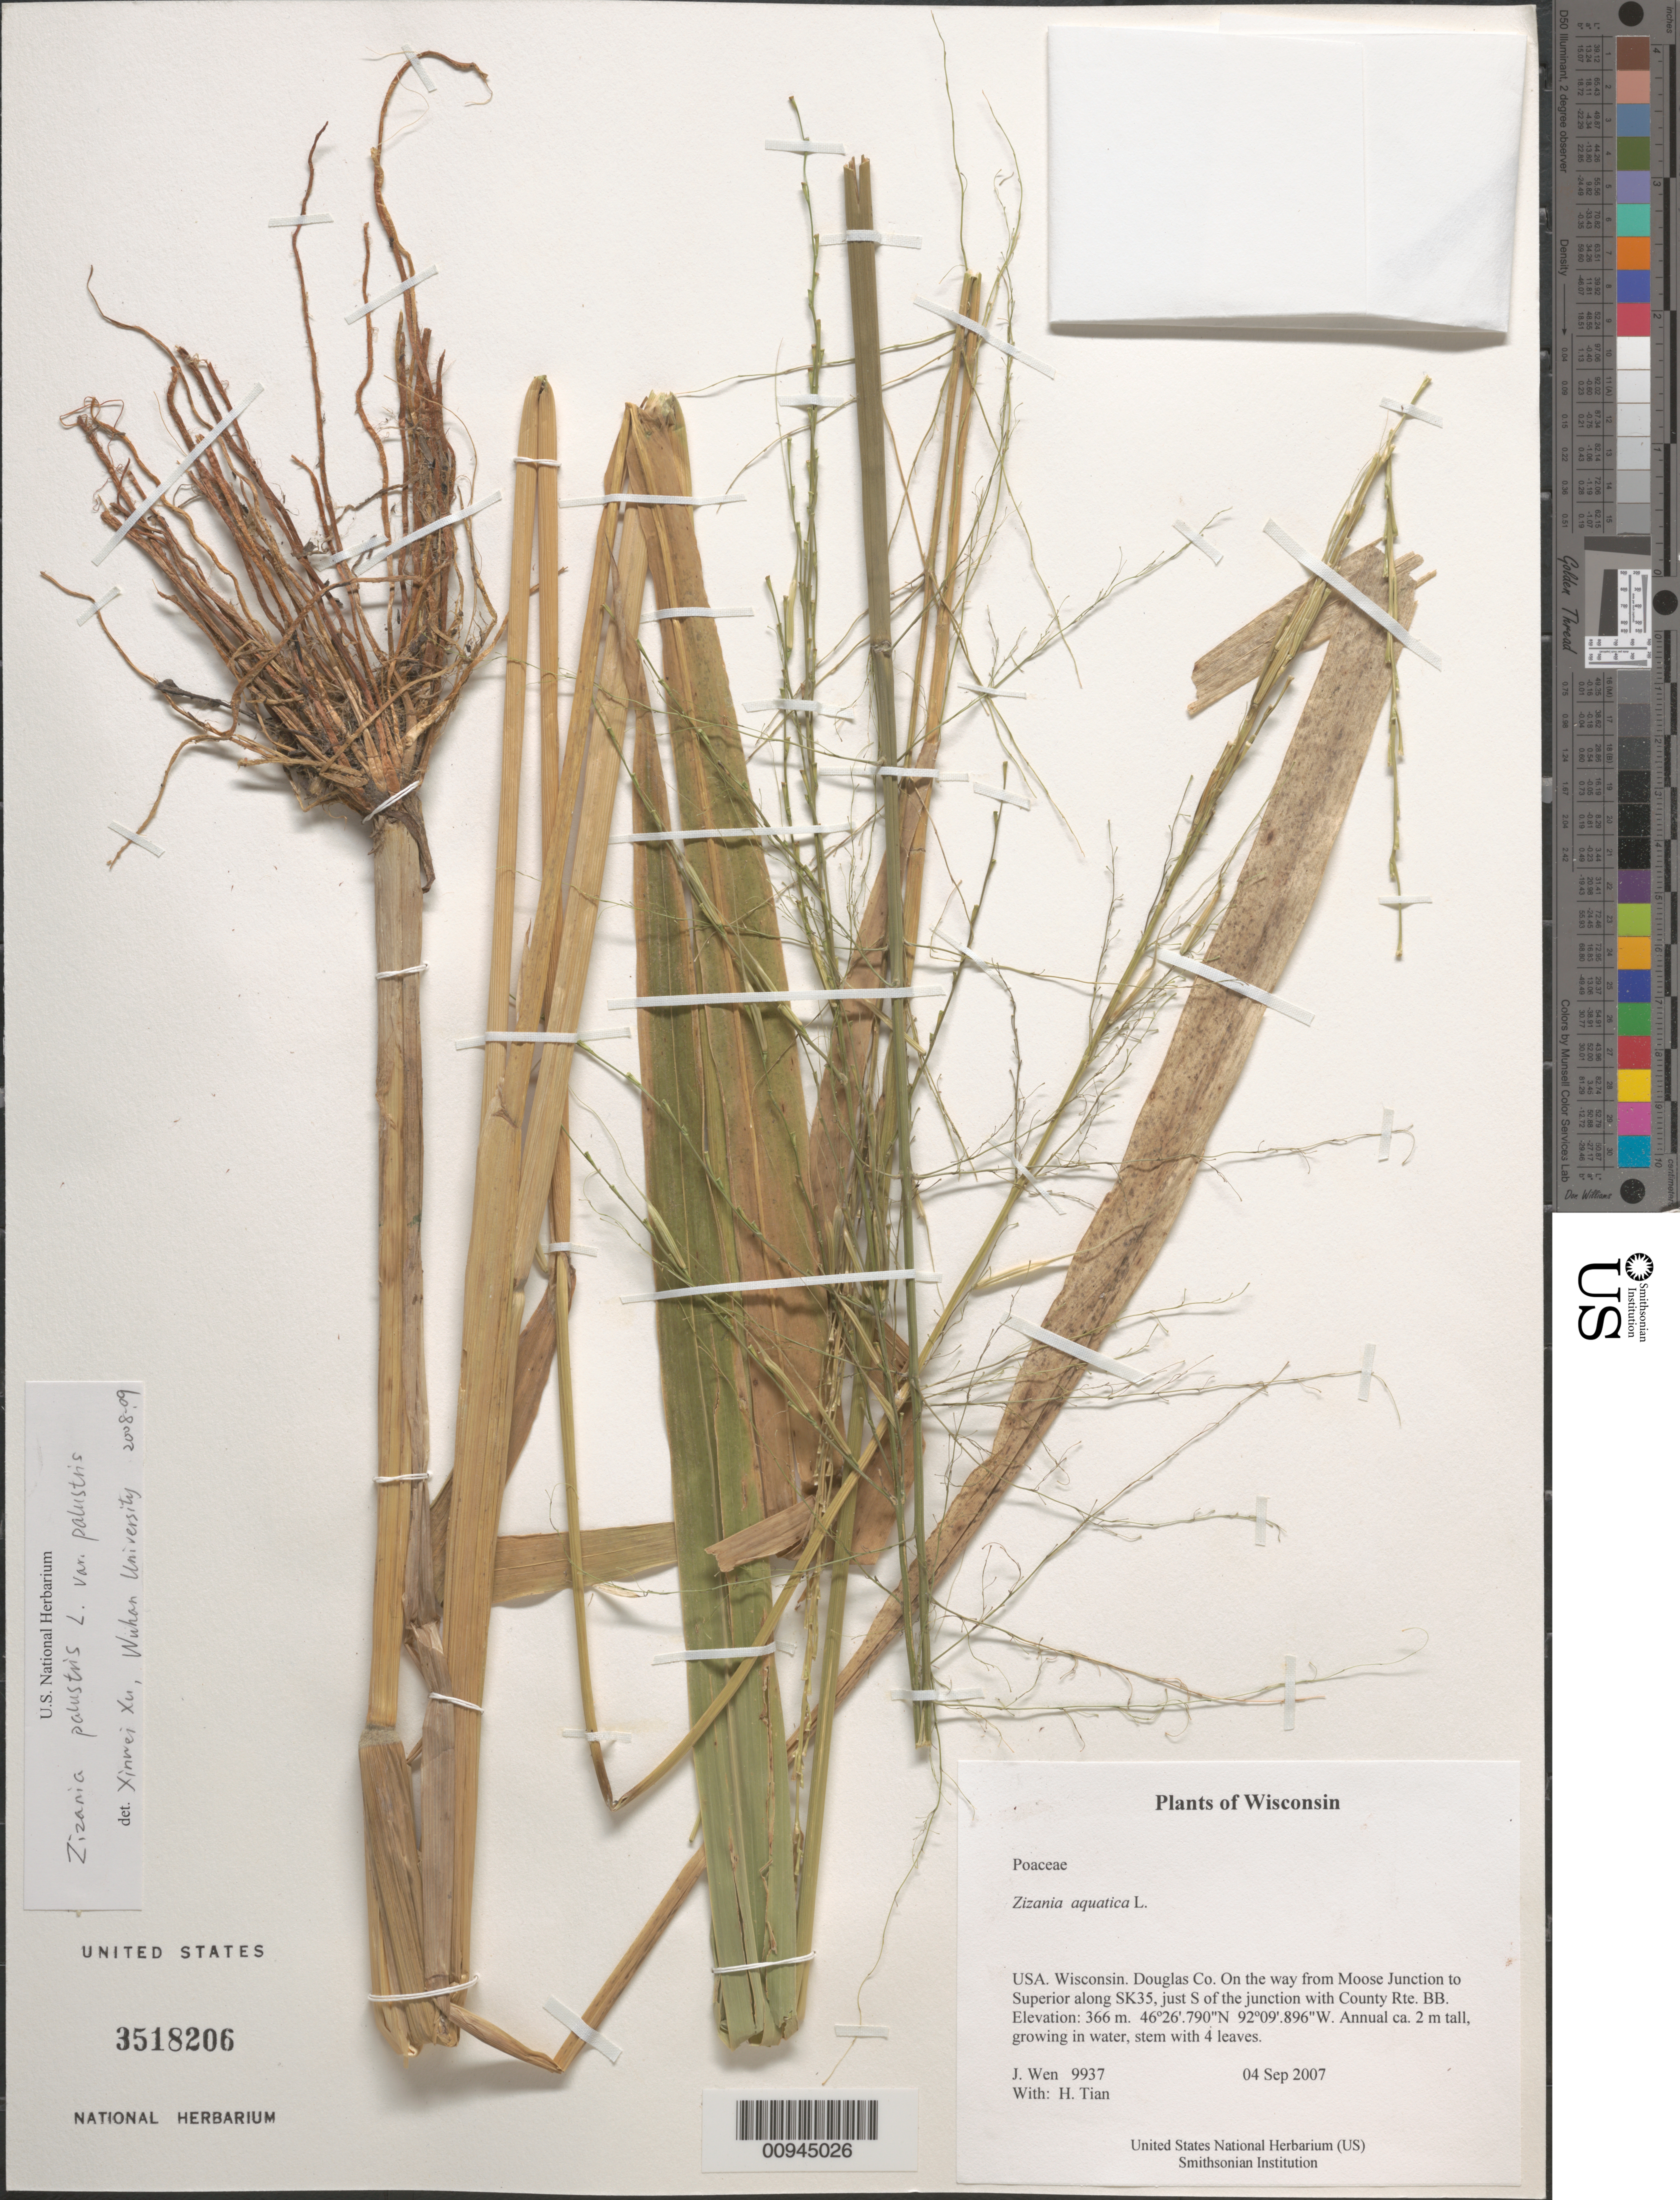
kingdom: Plantae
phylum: Tracheophyta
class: Liliopsida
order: Poales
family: Poaceae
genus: Zizania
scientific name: Zizania palustris var. palustris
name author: L.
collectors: J. Wen & H. Tian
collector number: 9937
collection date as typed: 04 Sep 2007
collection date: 2007-09-04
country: United States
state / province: Wisconsin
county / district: Douglas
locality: On the way from Moose Junction to Superior along SK35, just S of the junction with County Rte. BB.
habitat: Growing in water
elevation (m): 366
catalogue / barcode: US 3518206